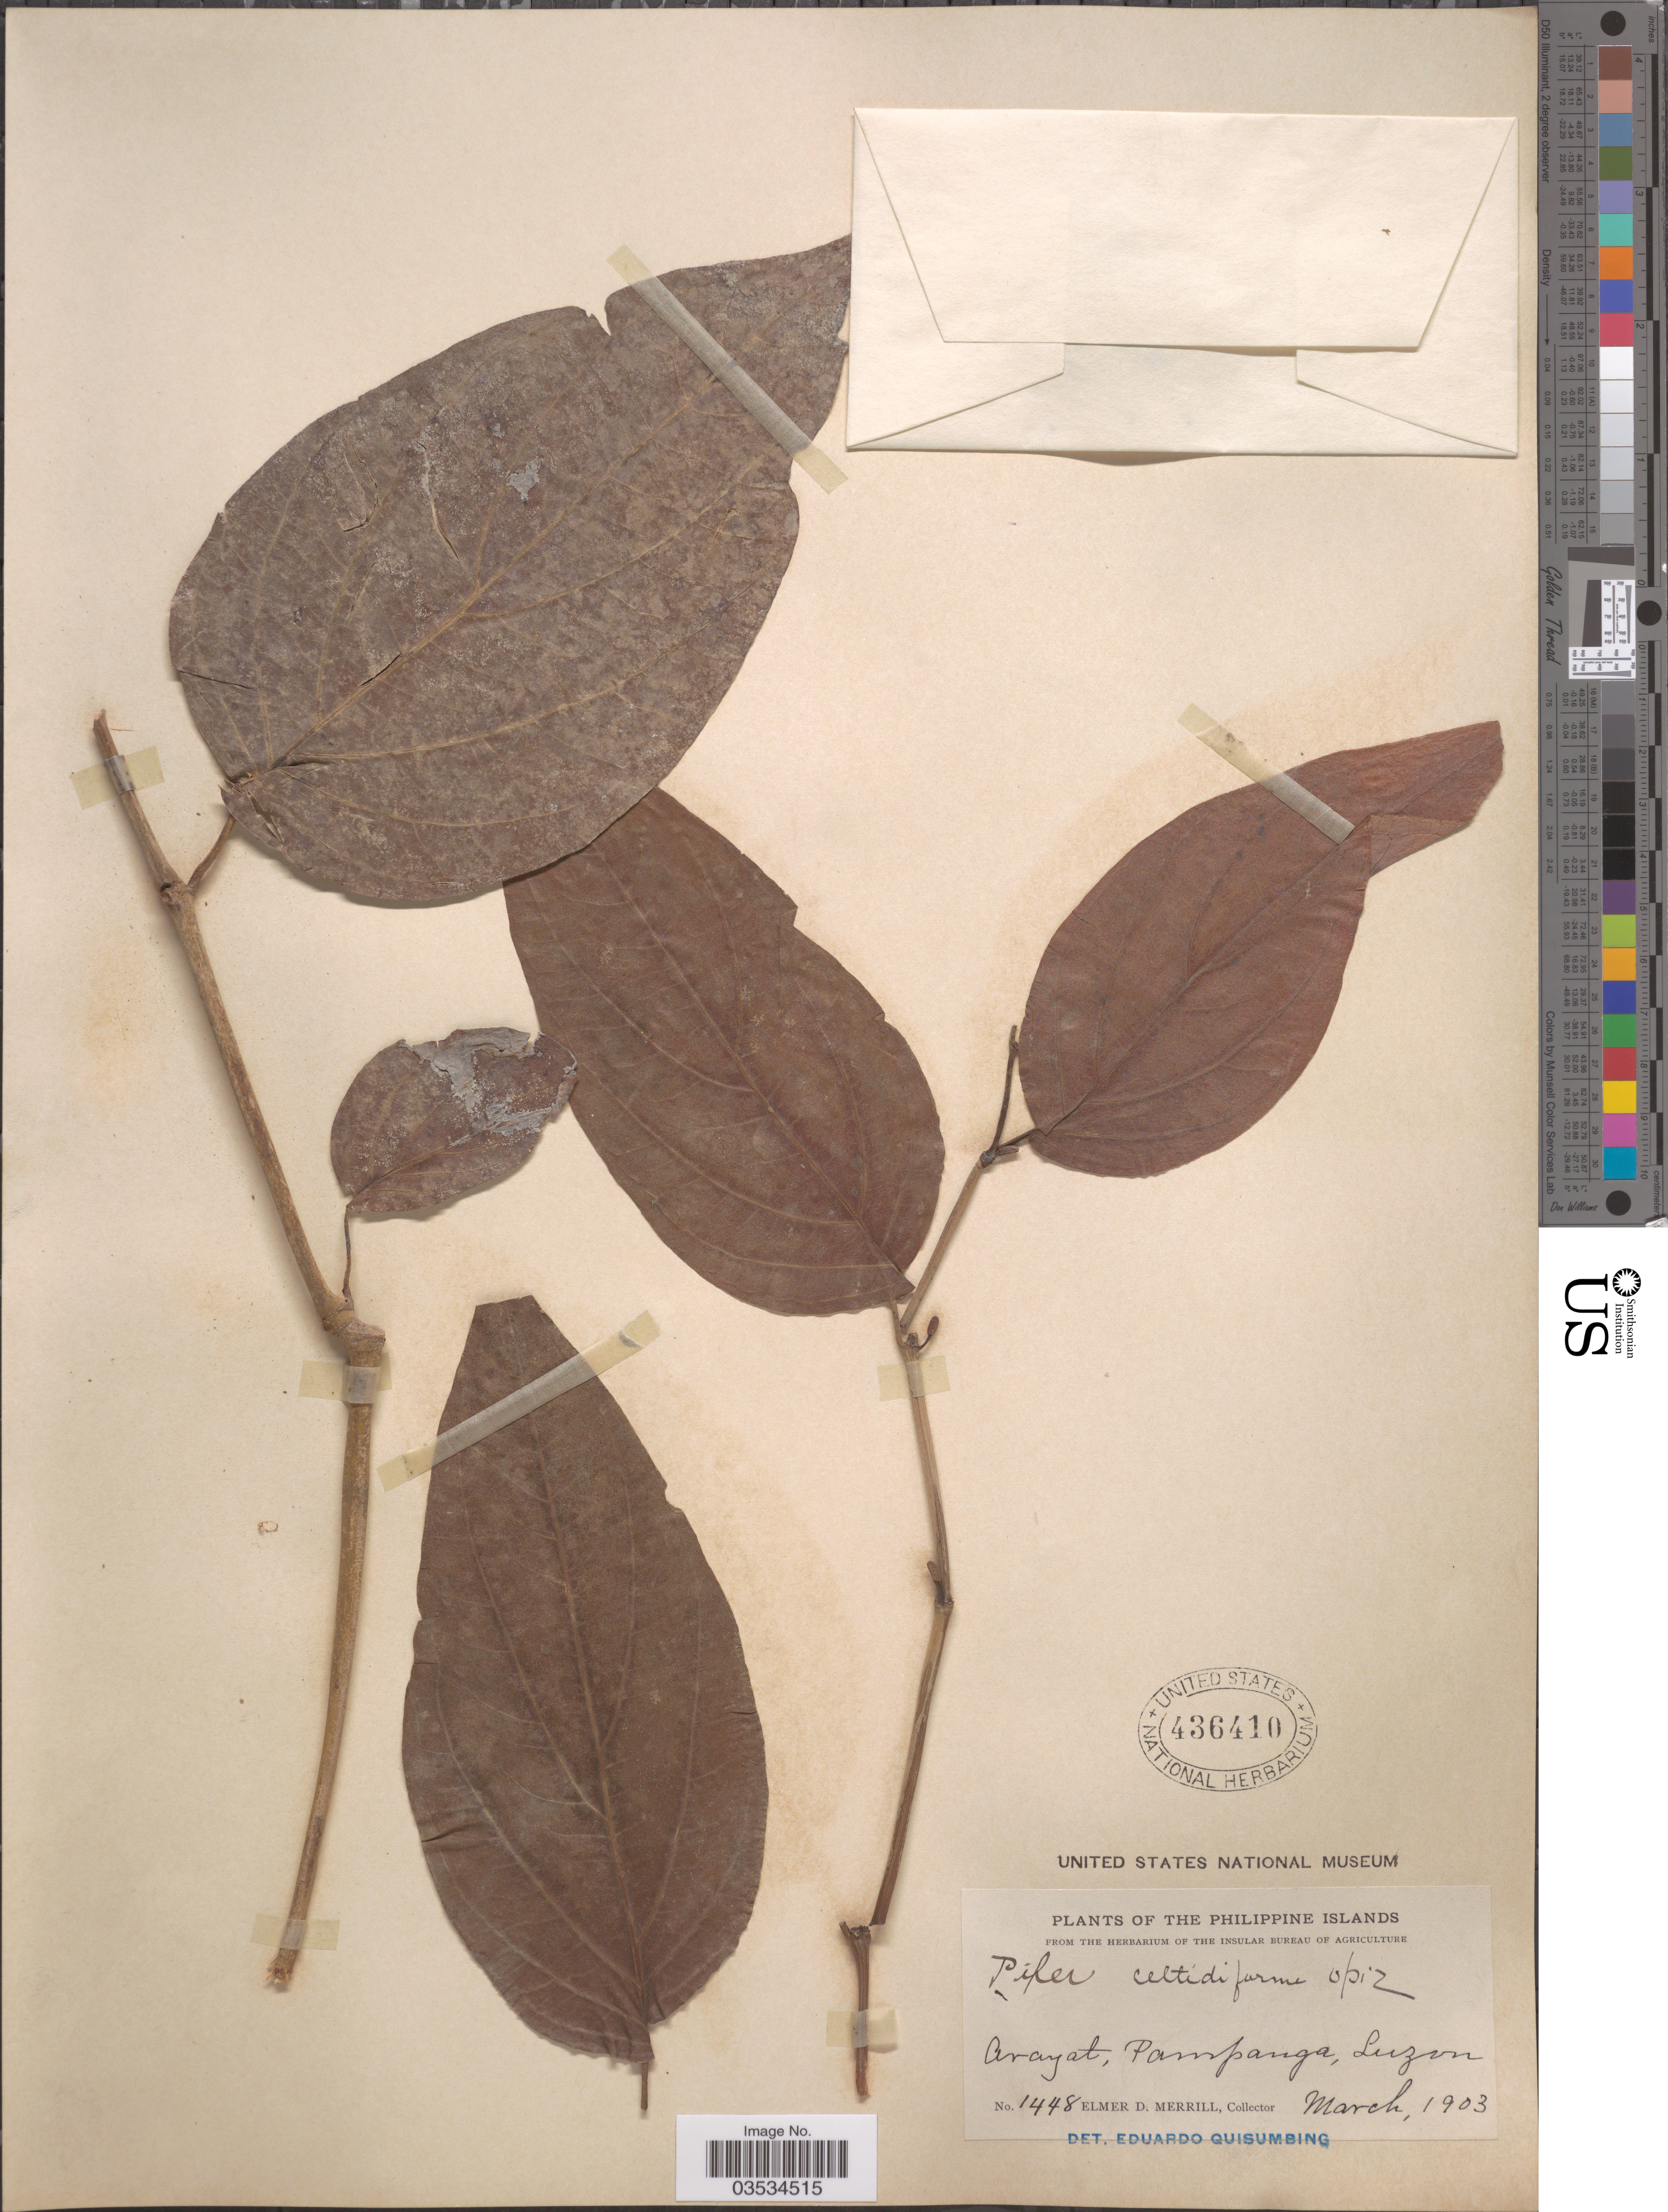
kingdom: Plantae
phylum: Tracheophyta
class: Magnoliopsida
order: Piperales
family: Piperaceae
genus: Piper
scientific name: Piper celtidiforme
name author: Opiz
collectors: E. D. Merrill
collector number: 1448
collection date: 1903-03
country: Philippines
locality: The Philippine Islands. Arayat, Pampanga, Luzon.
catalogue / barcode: US 436410